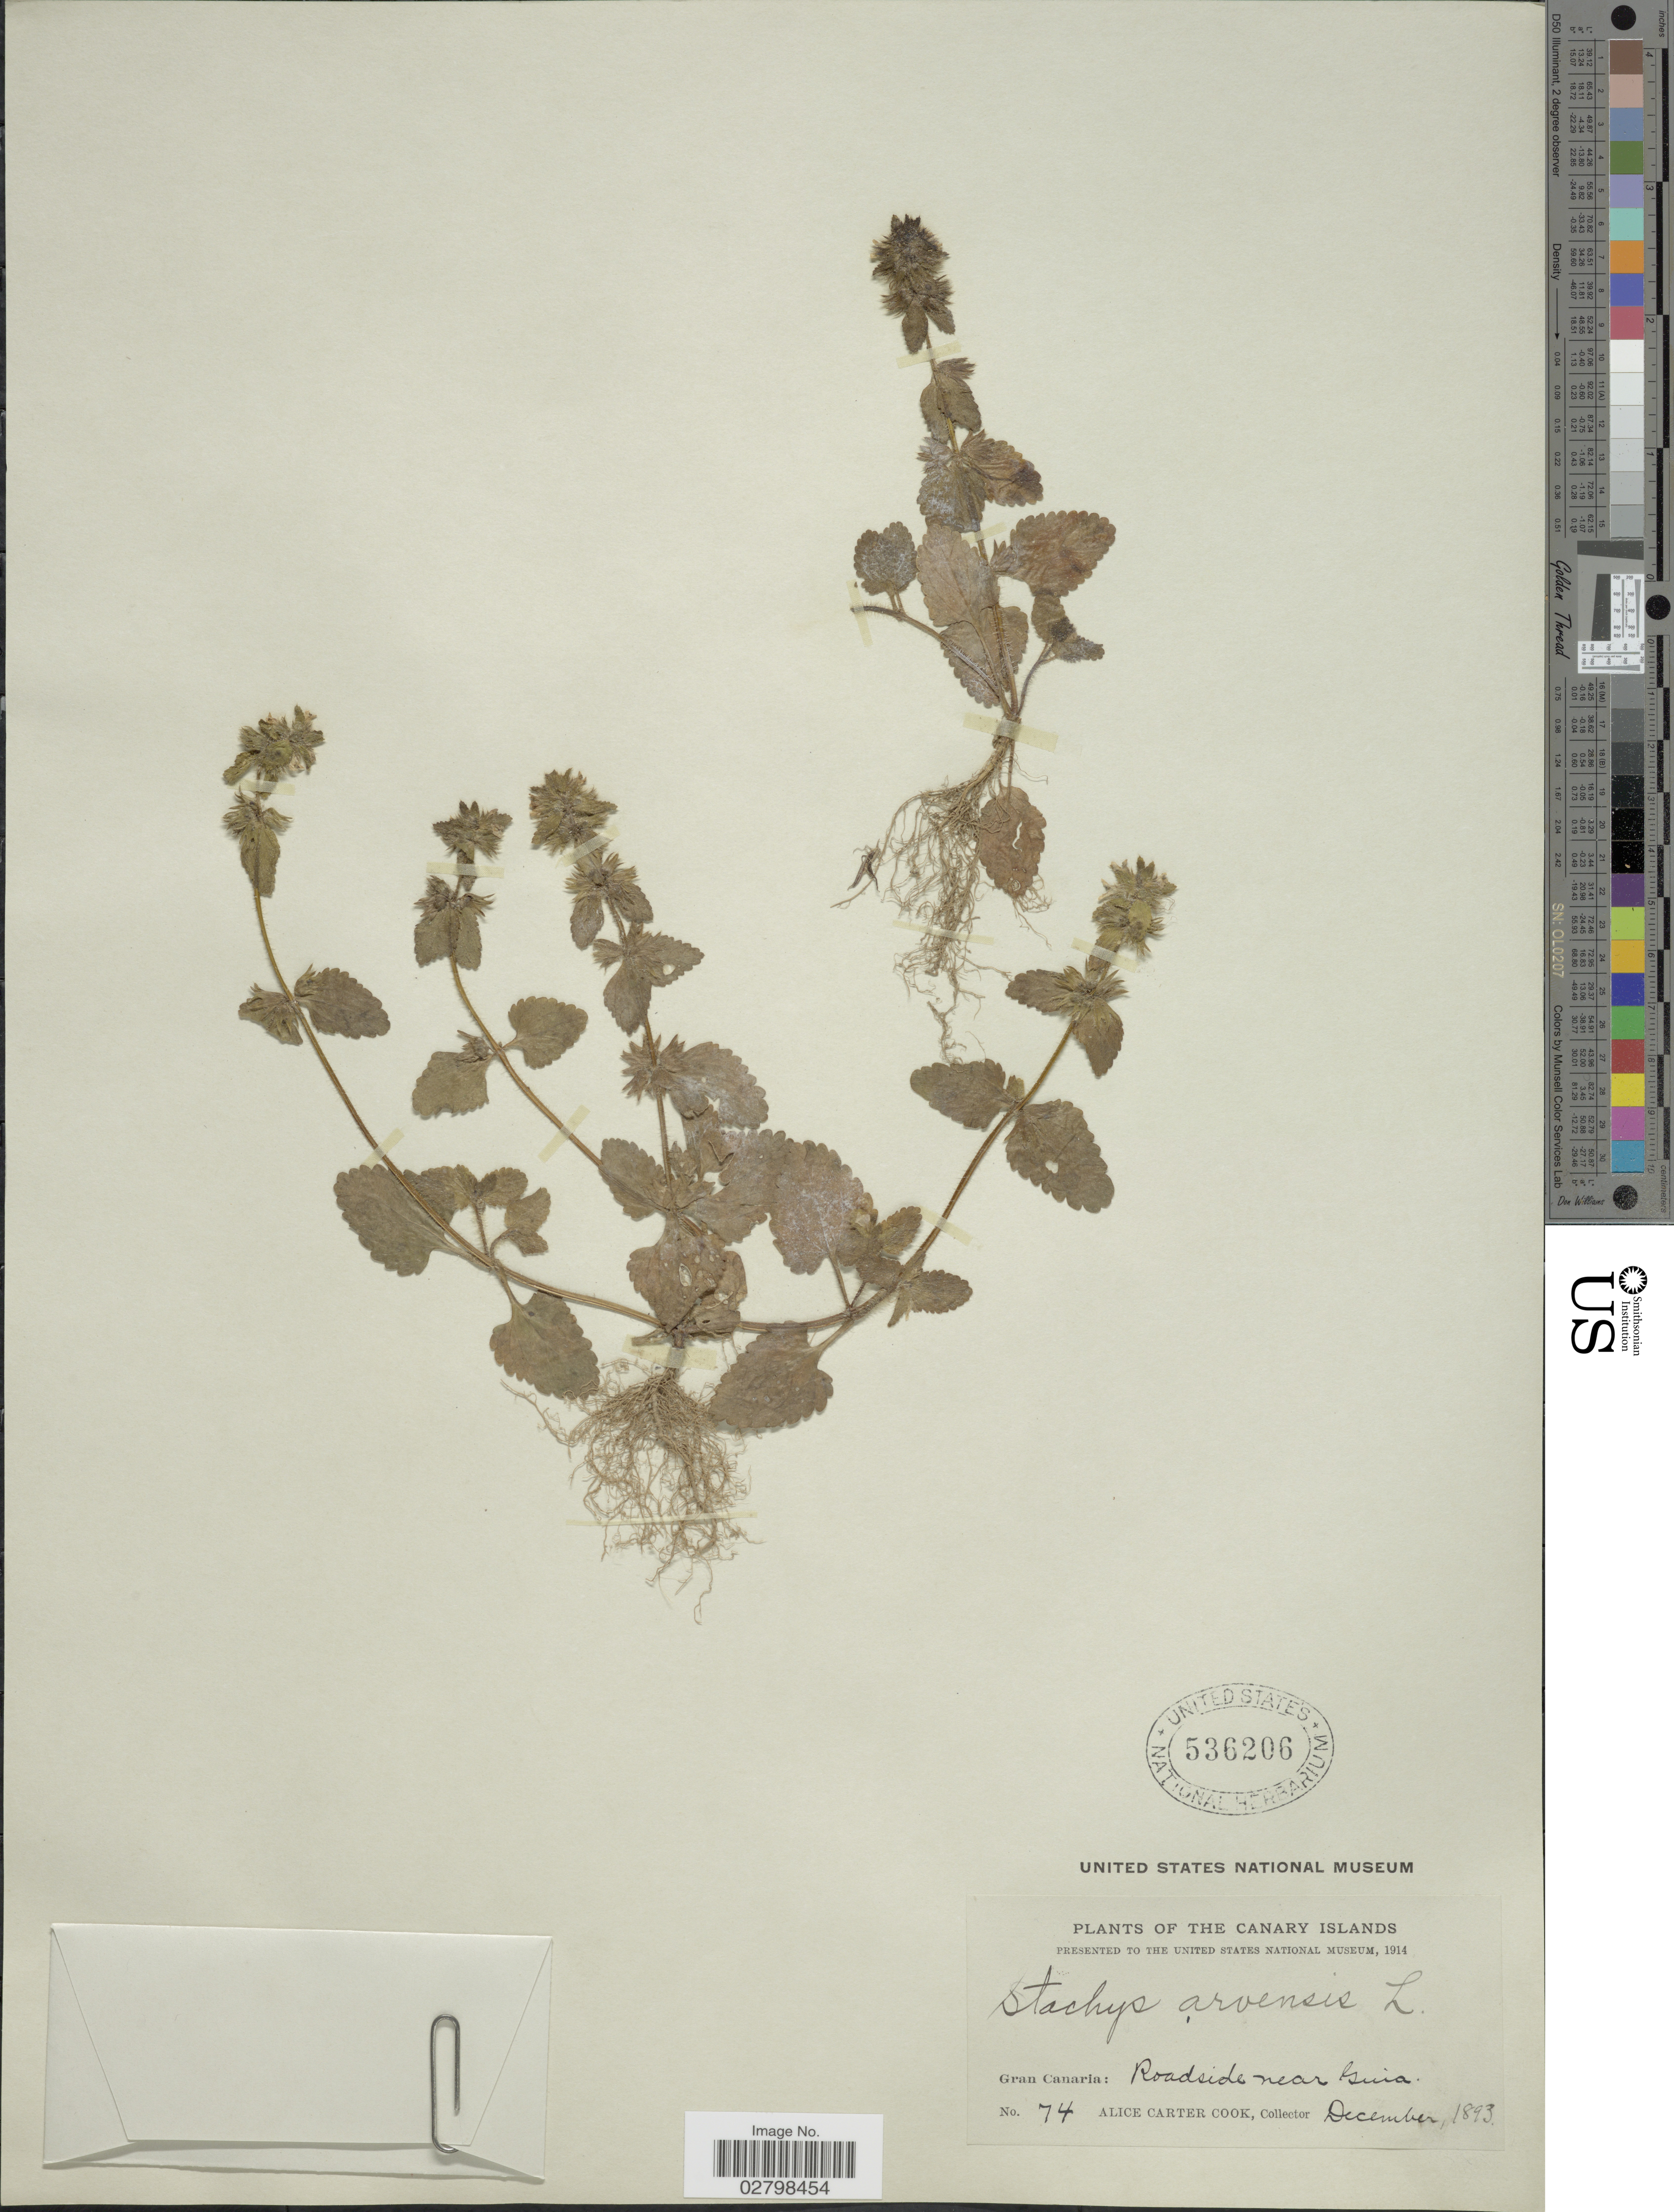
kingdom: Plantae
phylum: Tracheophyta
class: Magnoliopsida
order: Lamiales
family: Lamiaceae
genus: Stachys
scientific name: Stachys arvensis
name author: (L.) L.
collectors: Alice C. Cook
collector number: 74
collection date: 1893-12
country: Spain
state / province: Canarias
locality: Canary Islands. Gran Canaria: Roadside near Guia.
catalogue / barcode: US 536206